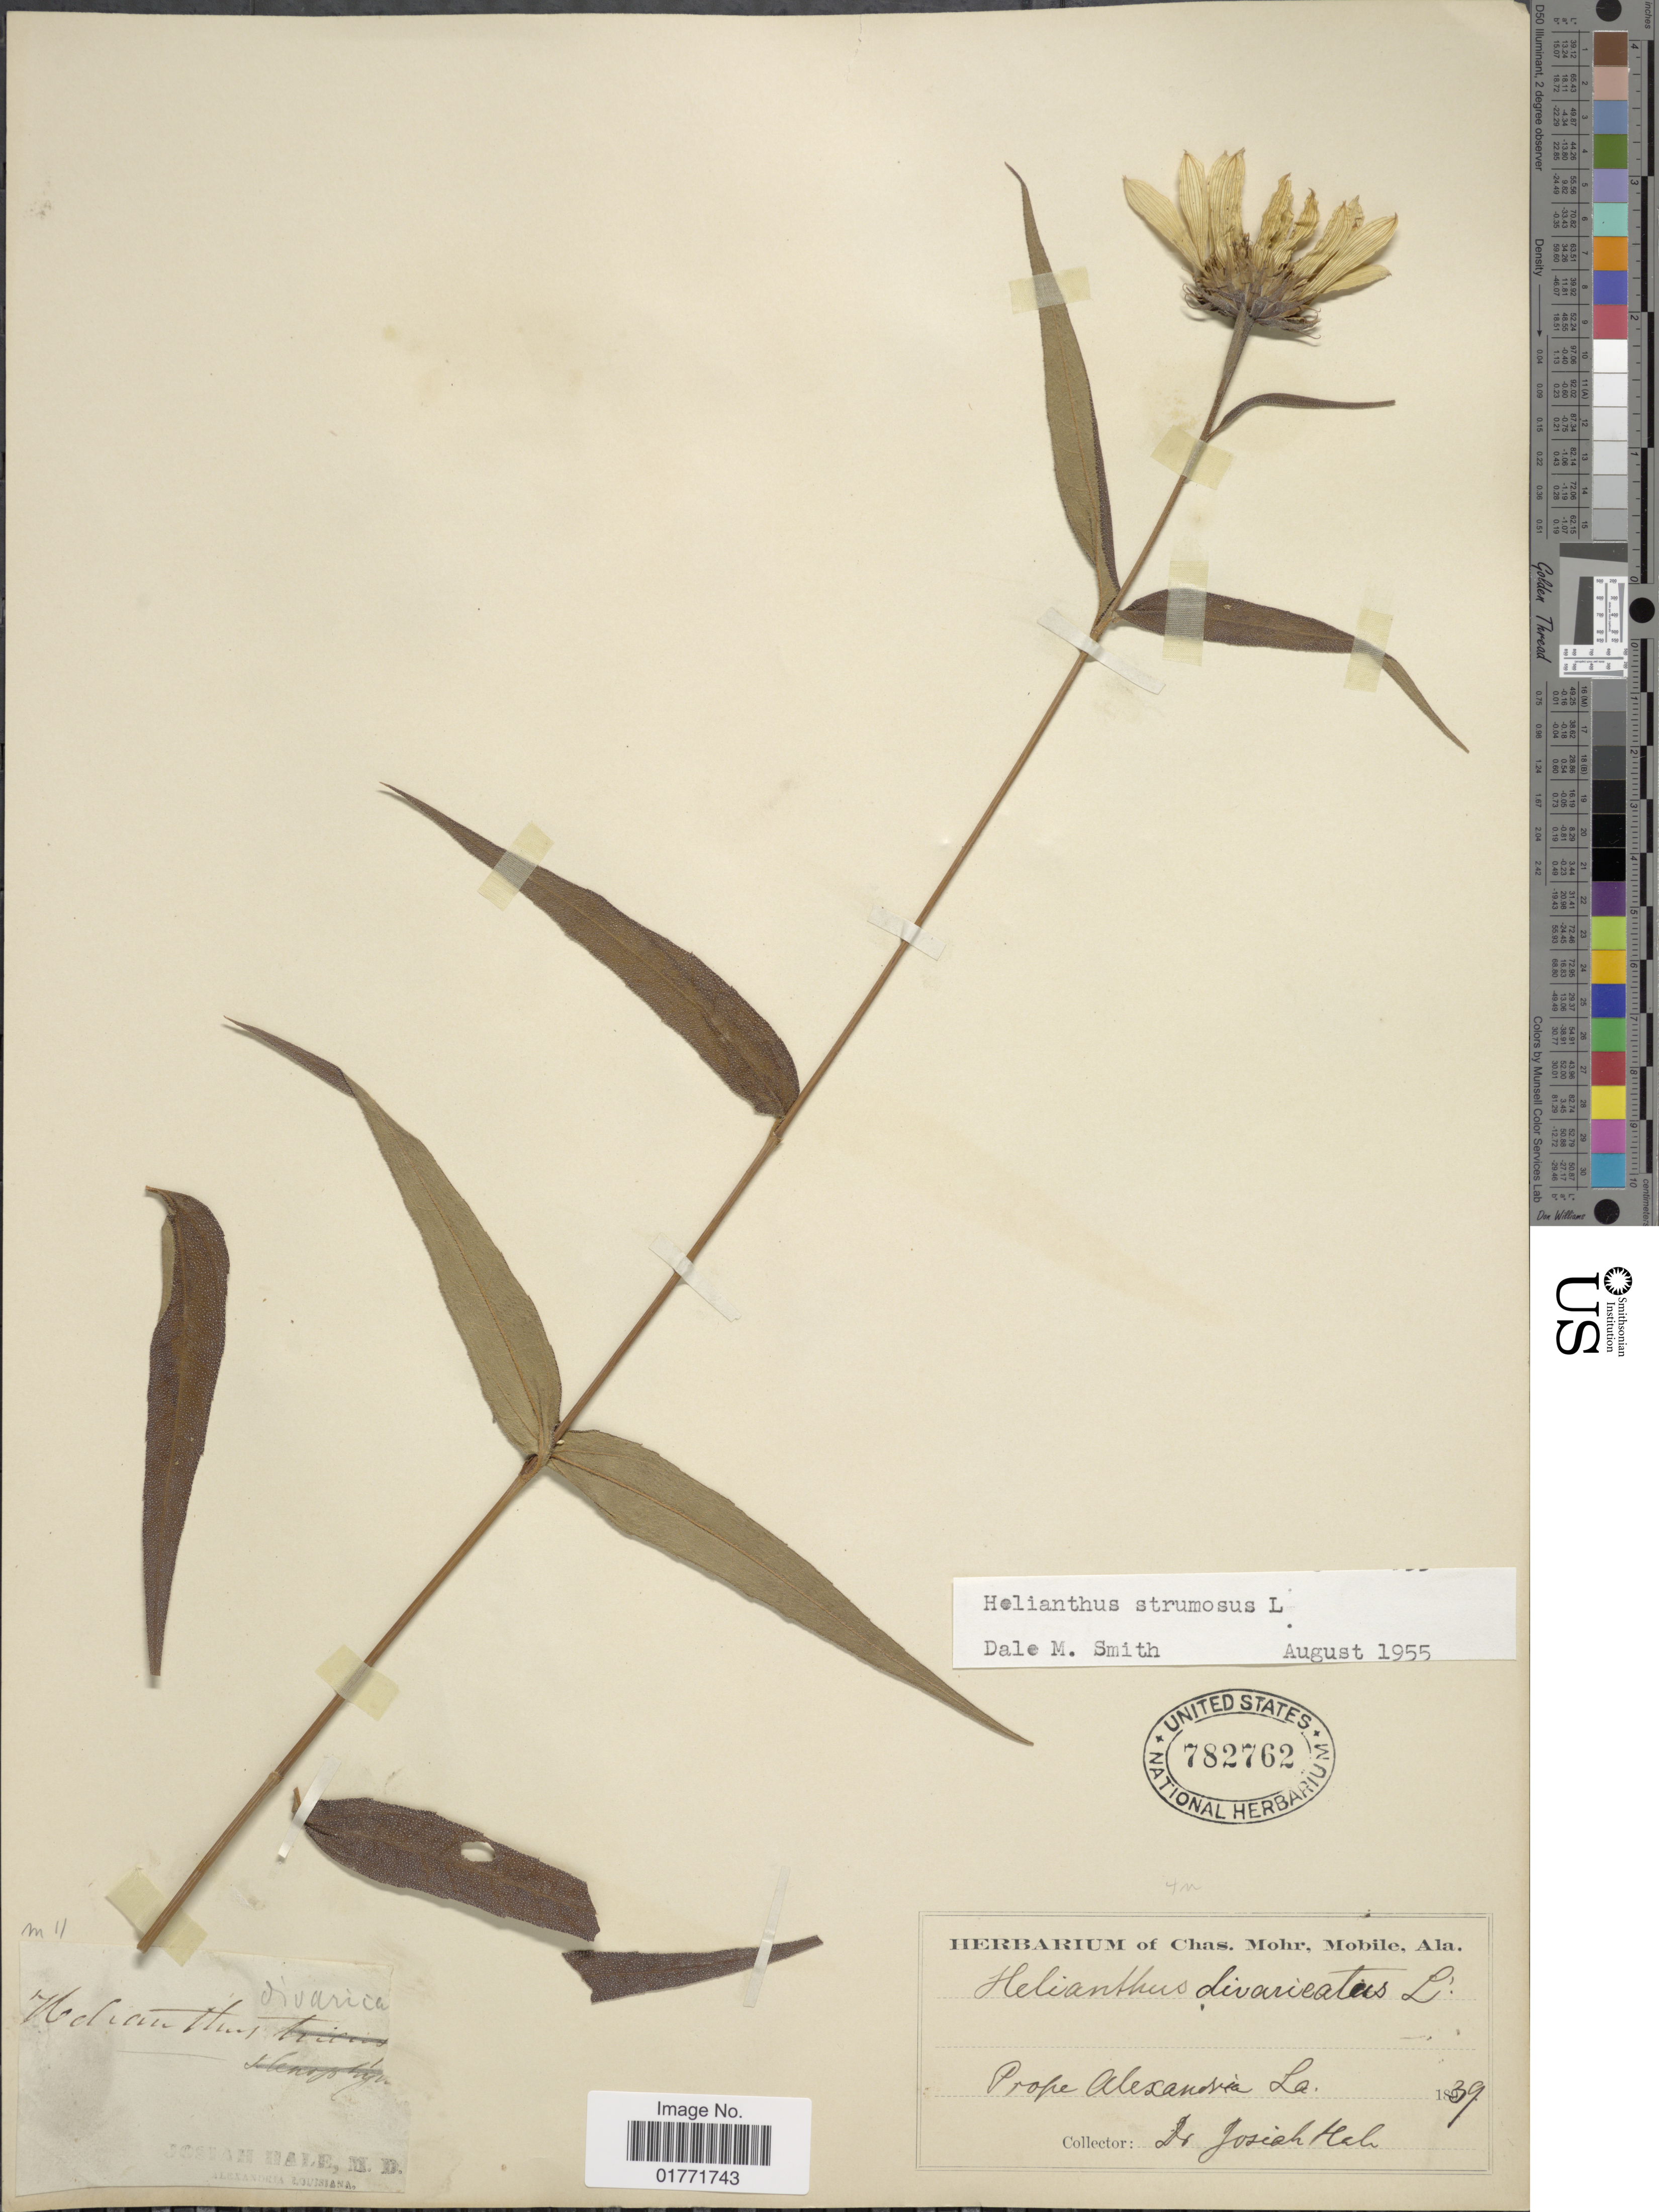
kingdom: Plantae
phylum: Tracheophyta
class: Magnoliopsida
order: Asterales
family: Asteraceae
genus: Helianthus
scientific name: Helianthus strumosus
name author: L.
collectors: J. Hale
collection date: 1839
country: United States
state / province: Louisiana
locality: Prope Alexandria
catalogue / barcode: US 782762